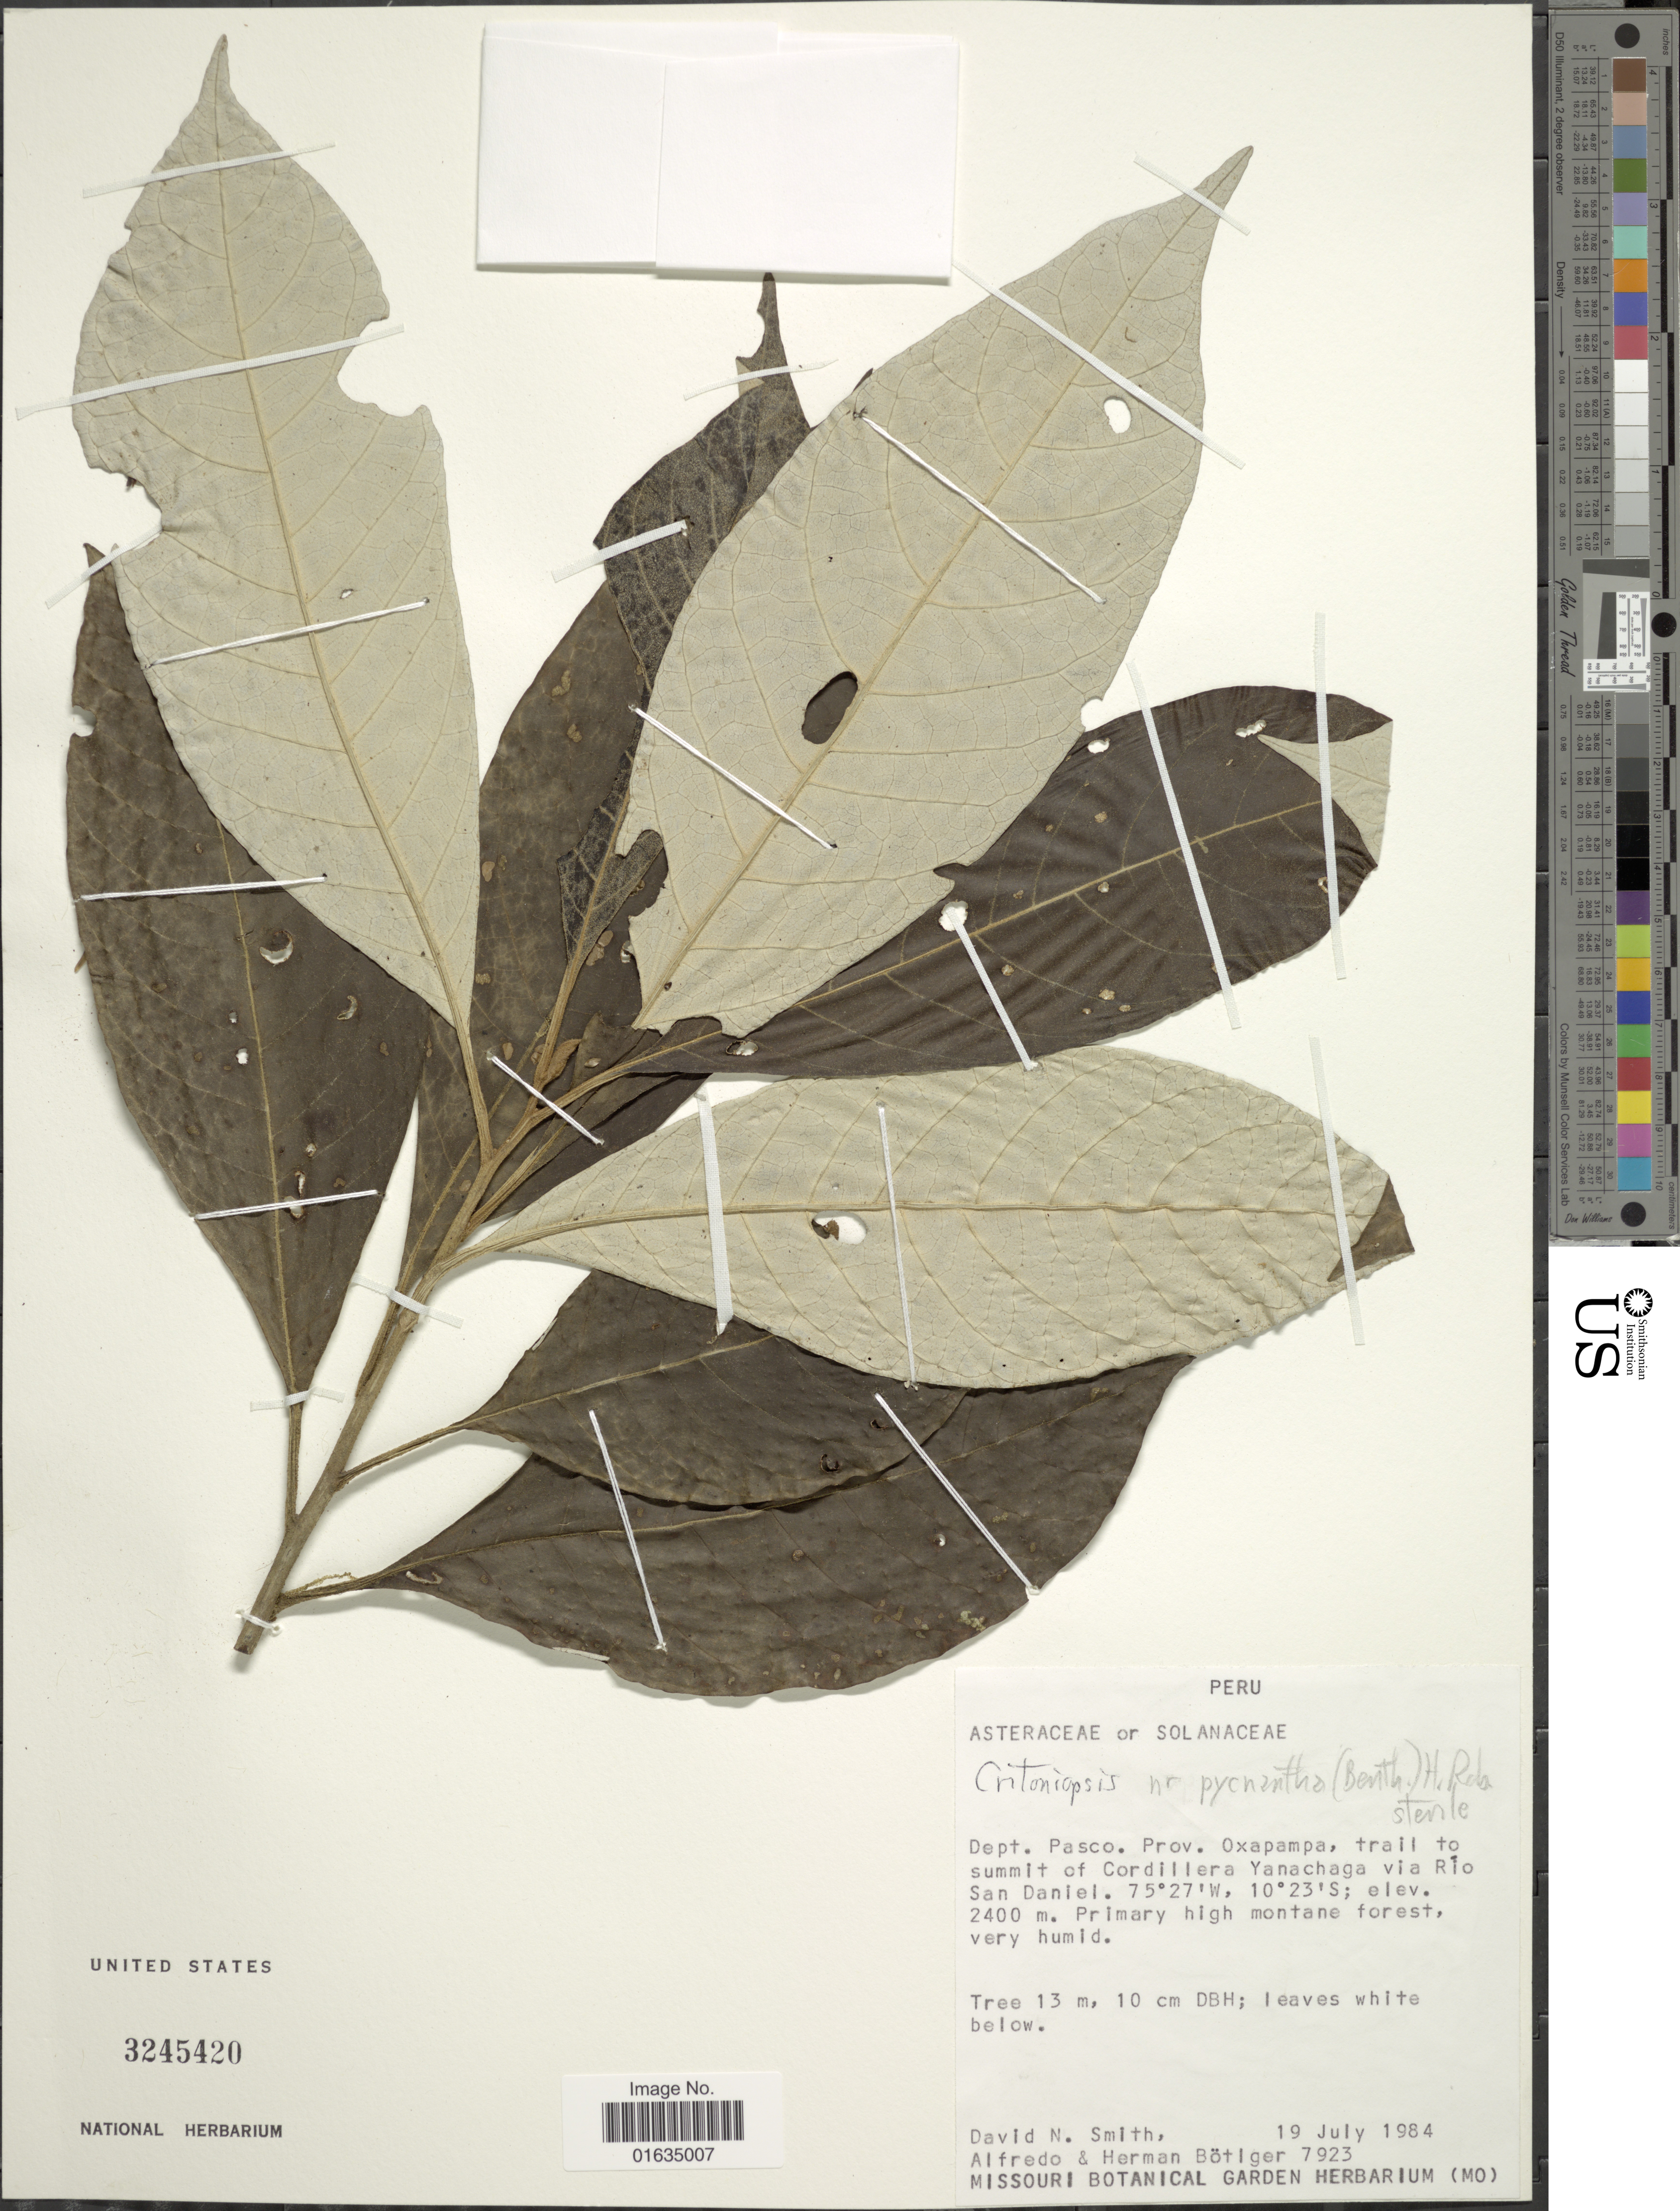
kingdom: Plantae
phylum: Tracheophyta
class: Magnoliopsida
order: Asterales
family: Asteraceae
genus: Critoniopsis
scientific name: Critoniopsis sp.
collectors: D. Smith, A. Bötiger & H. Bötiger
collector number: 7923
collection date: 1984-07-19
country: Peru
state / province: Pasco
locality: Dept. Pasco, Prov. Oxapampa, trail to summit of Cordillera Yanachaga via Rio San Daniel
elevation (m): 2400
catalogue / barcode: US 3245420